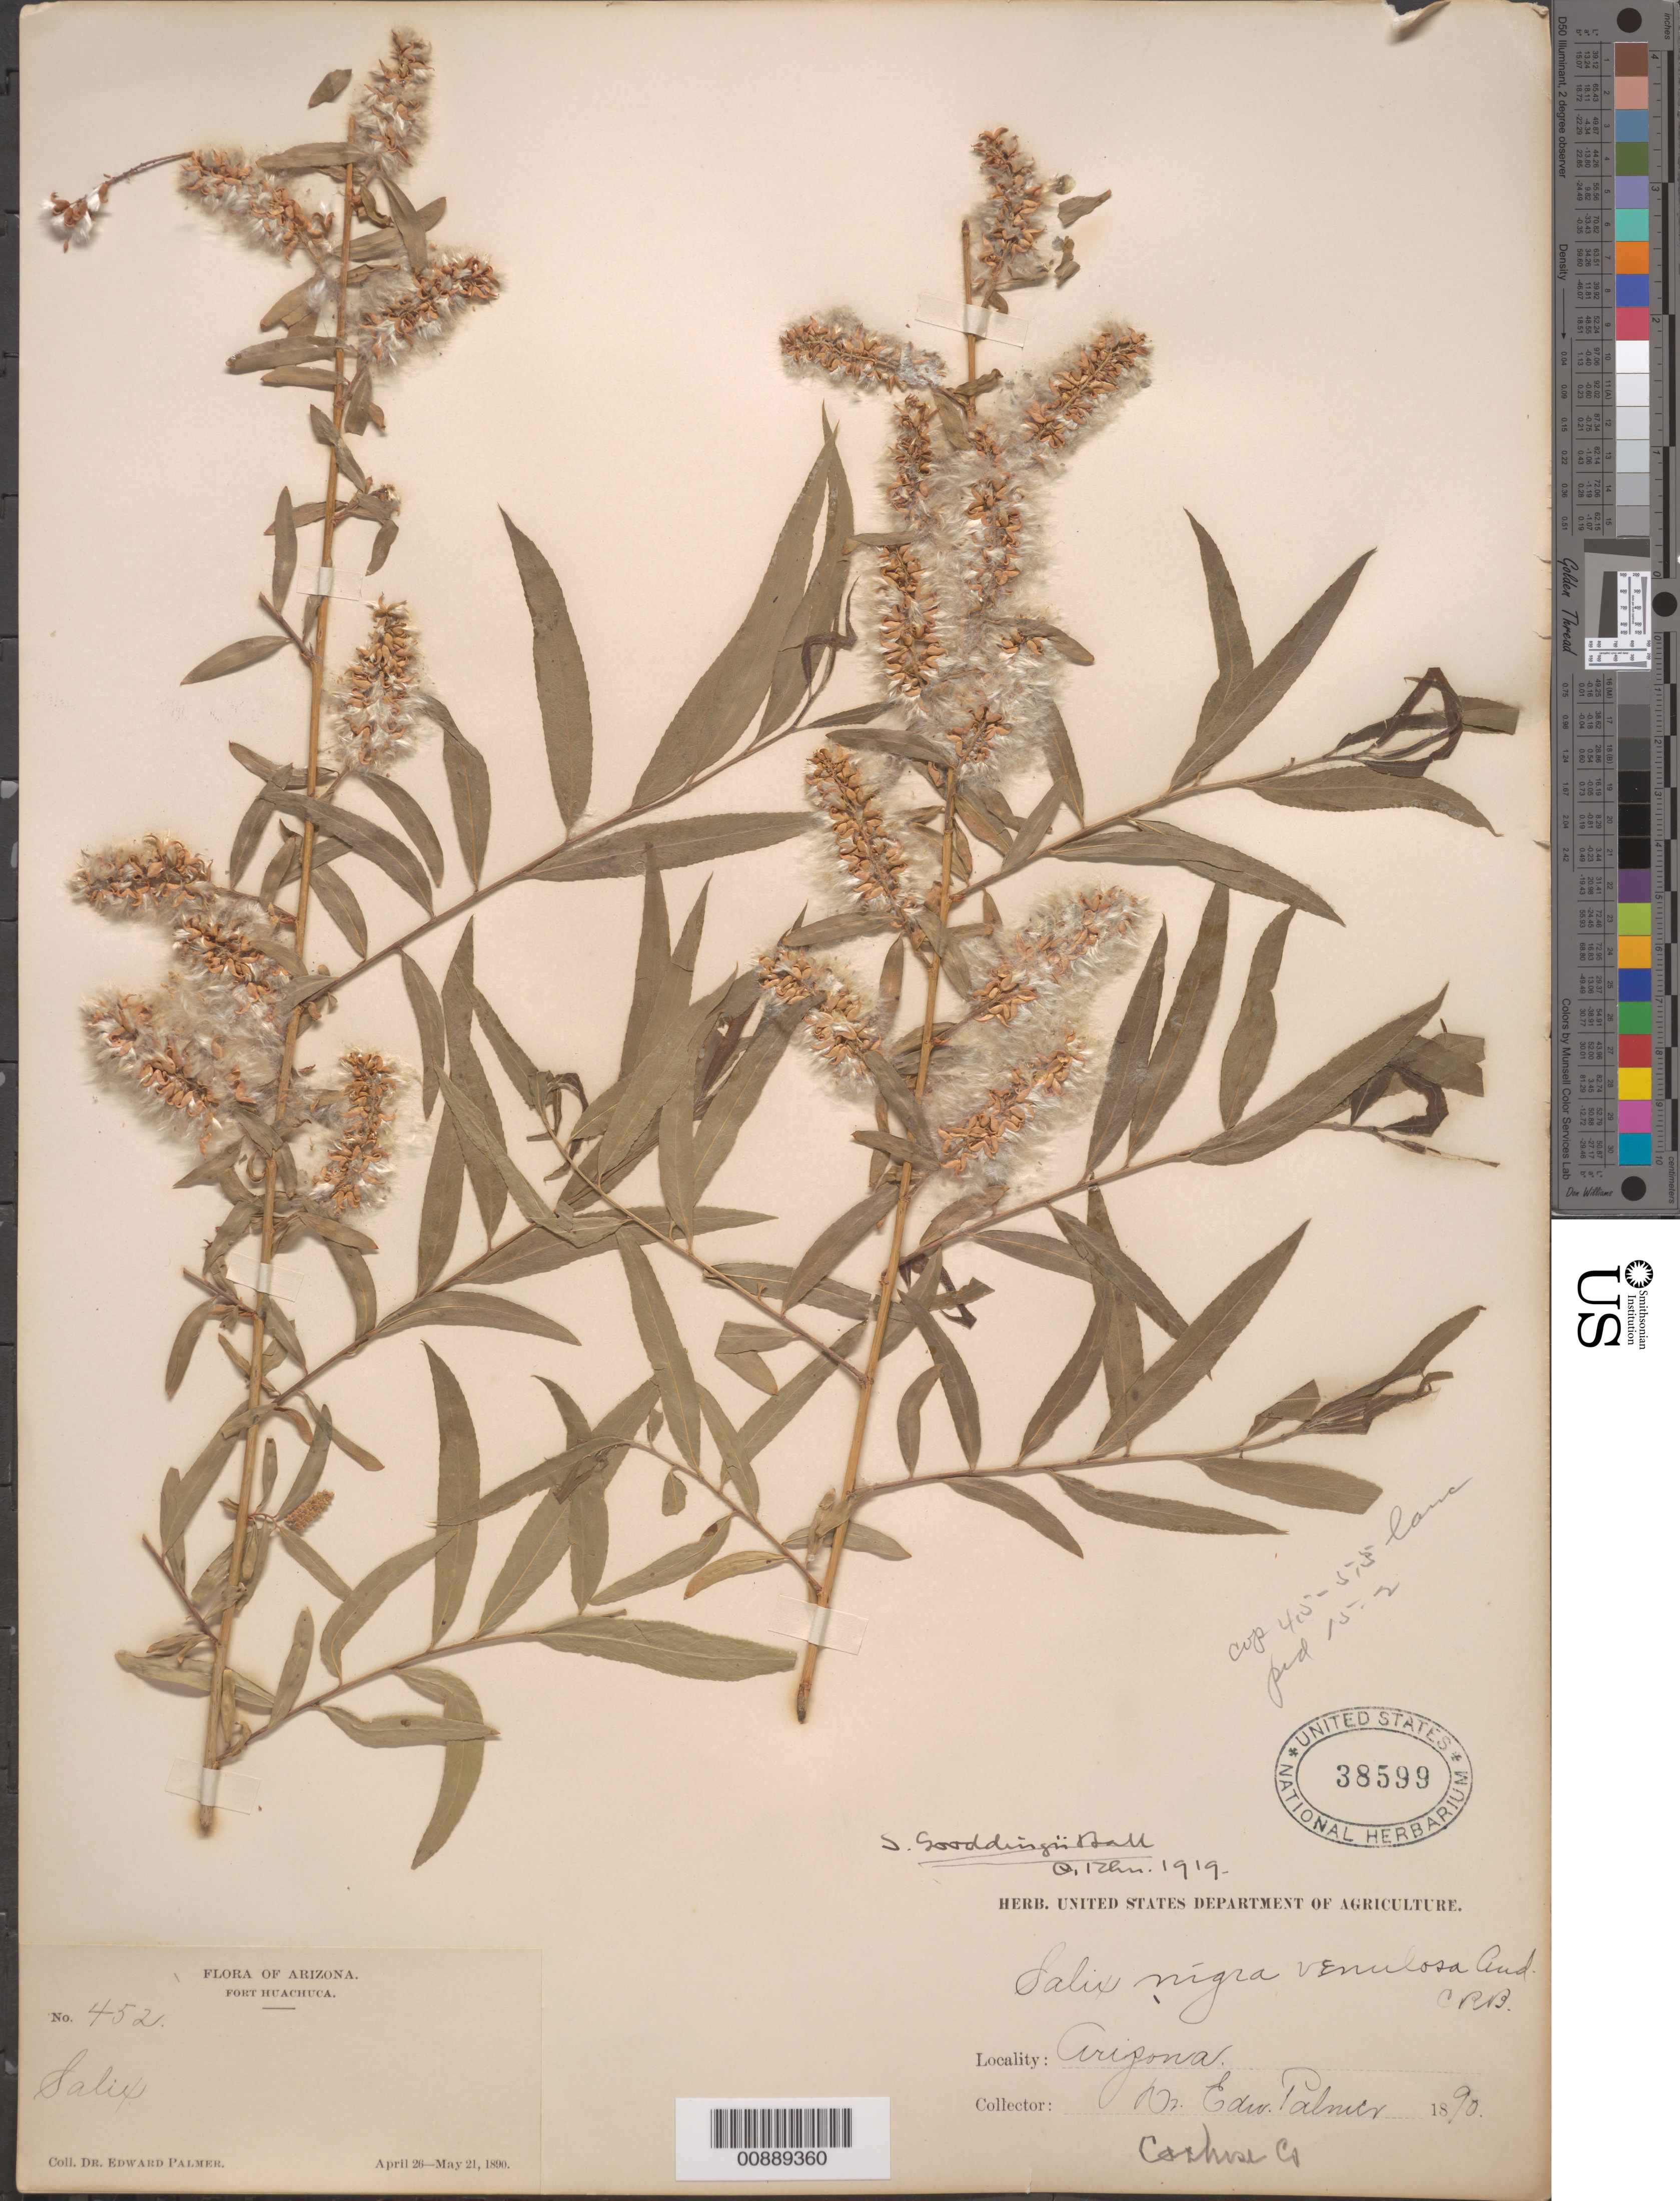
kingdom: Plantae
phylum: Tracheophyta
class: Magnoliopsida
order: Malpighiales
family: Salicaceae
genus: Salix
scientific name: Salix gooddingii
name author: C.R. Ball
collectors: E. Palmer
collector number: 452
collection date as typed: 26 Apr 1890 to 21 May 1890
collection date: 1890-04-26/1890-05-21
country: United States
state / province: Arizona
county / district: Cochise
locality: Fort Huachuca.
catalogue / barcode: US 38599